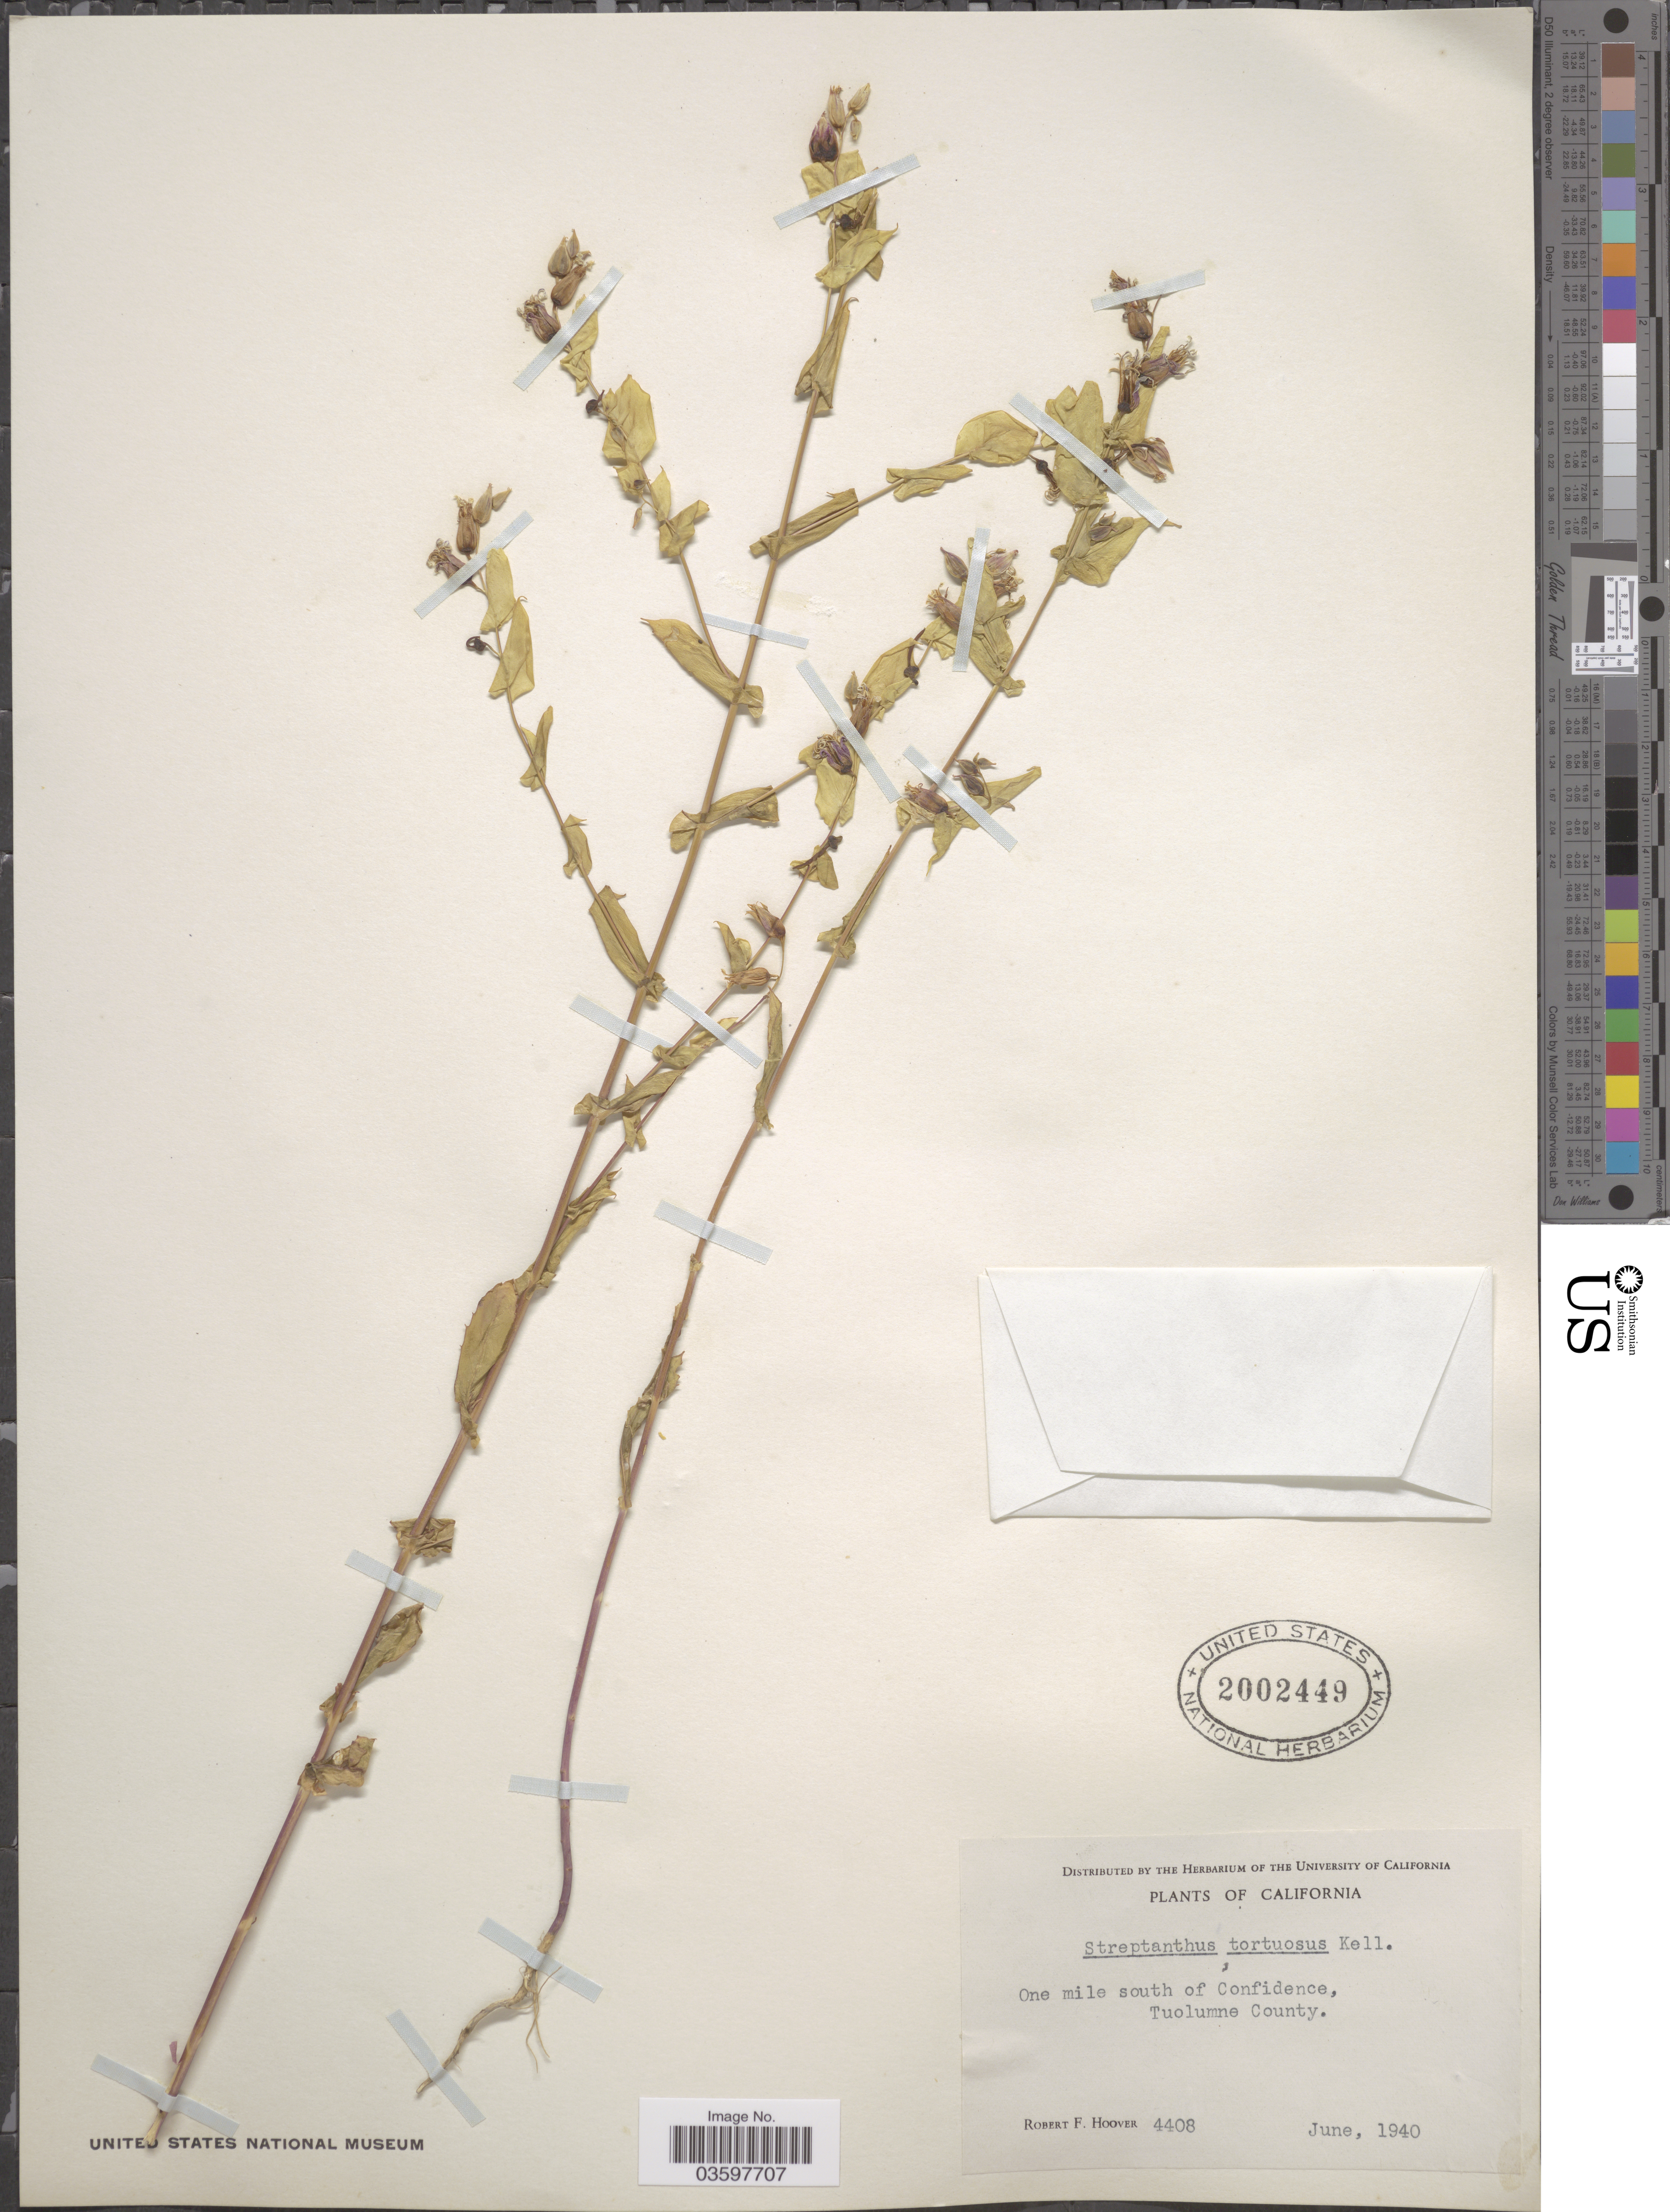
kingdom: Plantae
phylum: Tracheophyta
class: Magnoliopsida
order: Brassicales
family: Brassicaceae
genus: Streptanthus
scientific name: Streptanthus tortuosus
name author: Kellogg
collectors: R. F. Hoover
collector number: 4408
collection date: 1940-06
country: United States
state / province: California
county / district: Tuolumne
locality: One mile south of Confidence, Tuolumne County.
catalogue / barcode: US 2002449